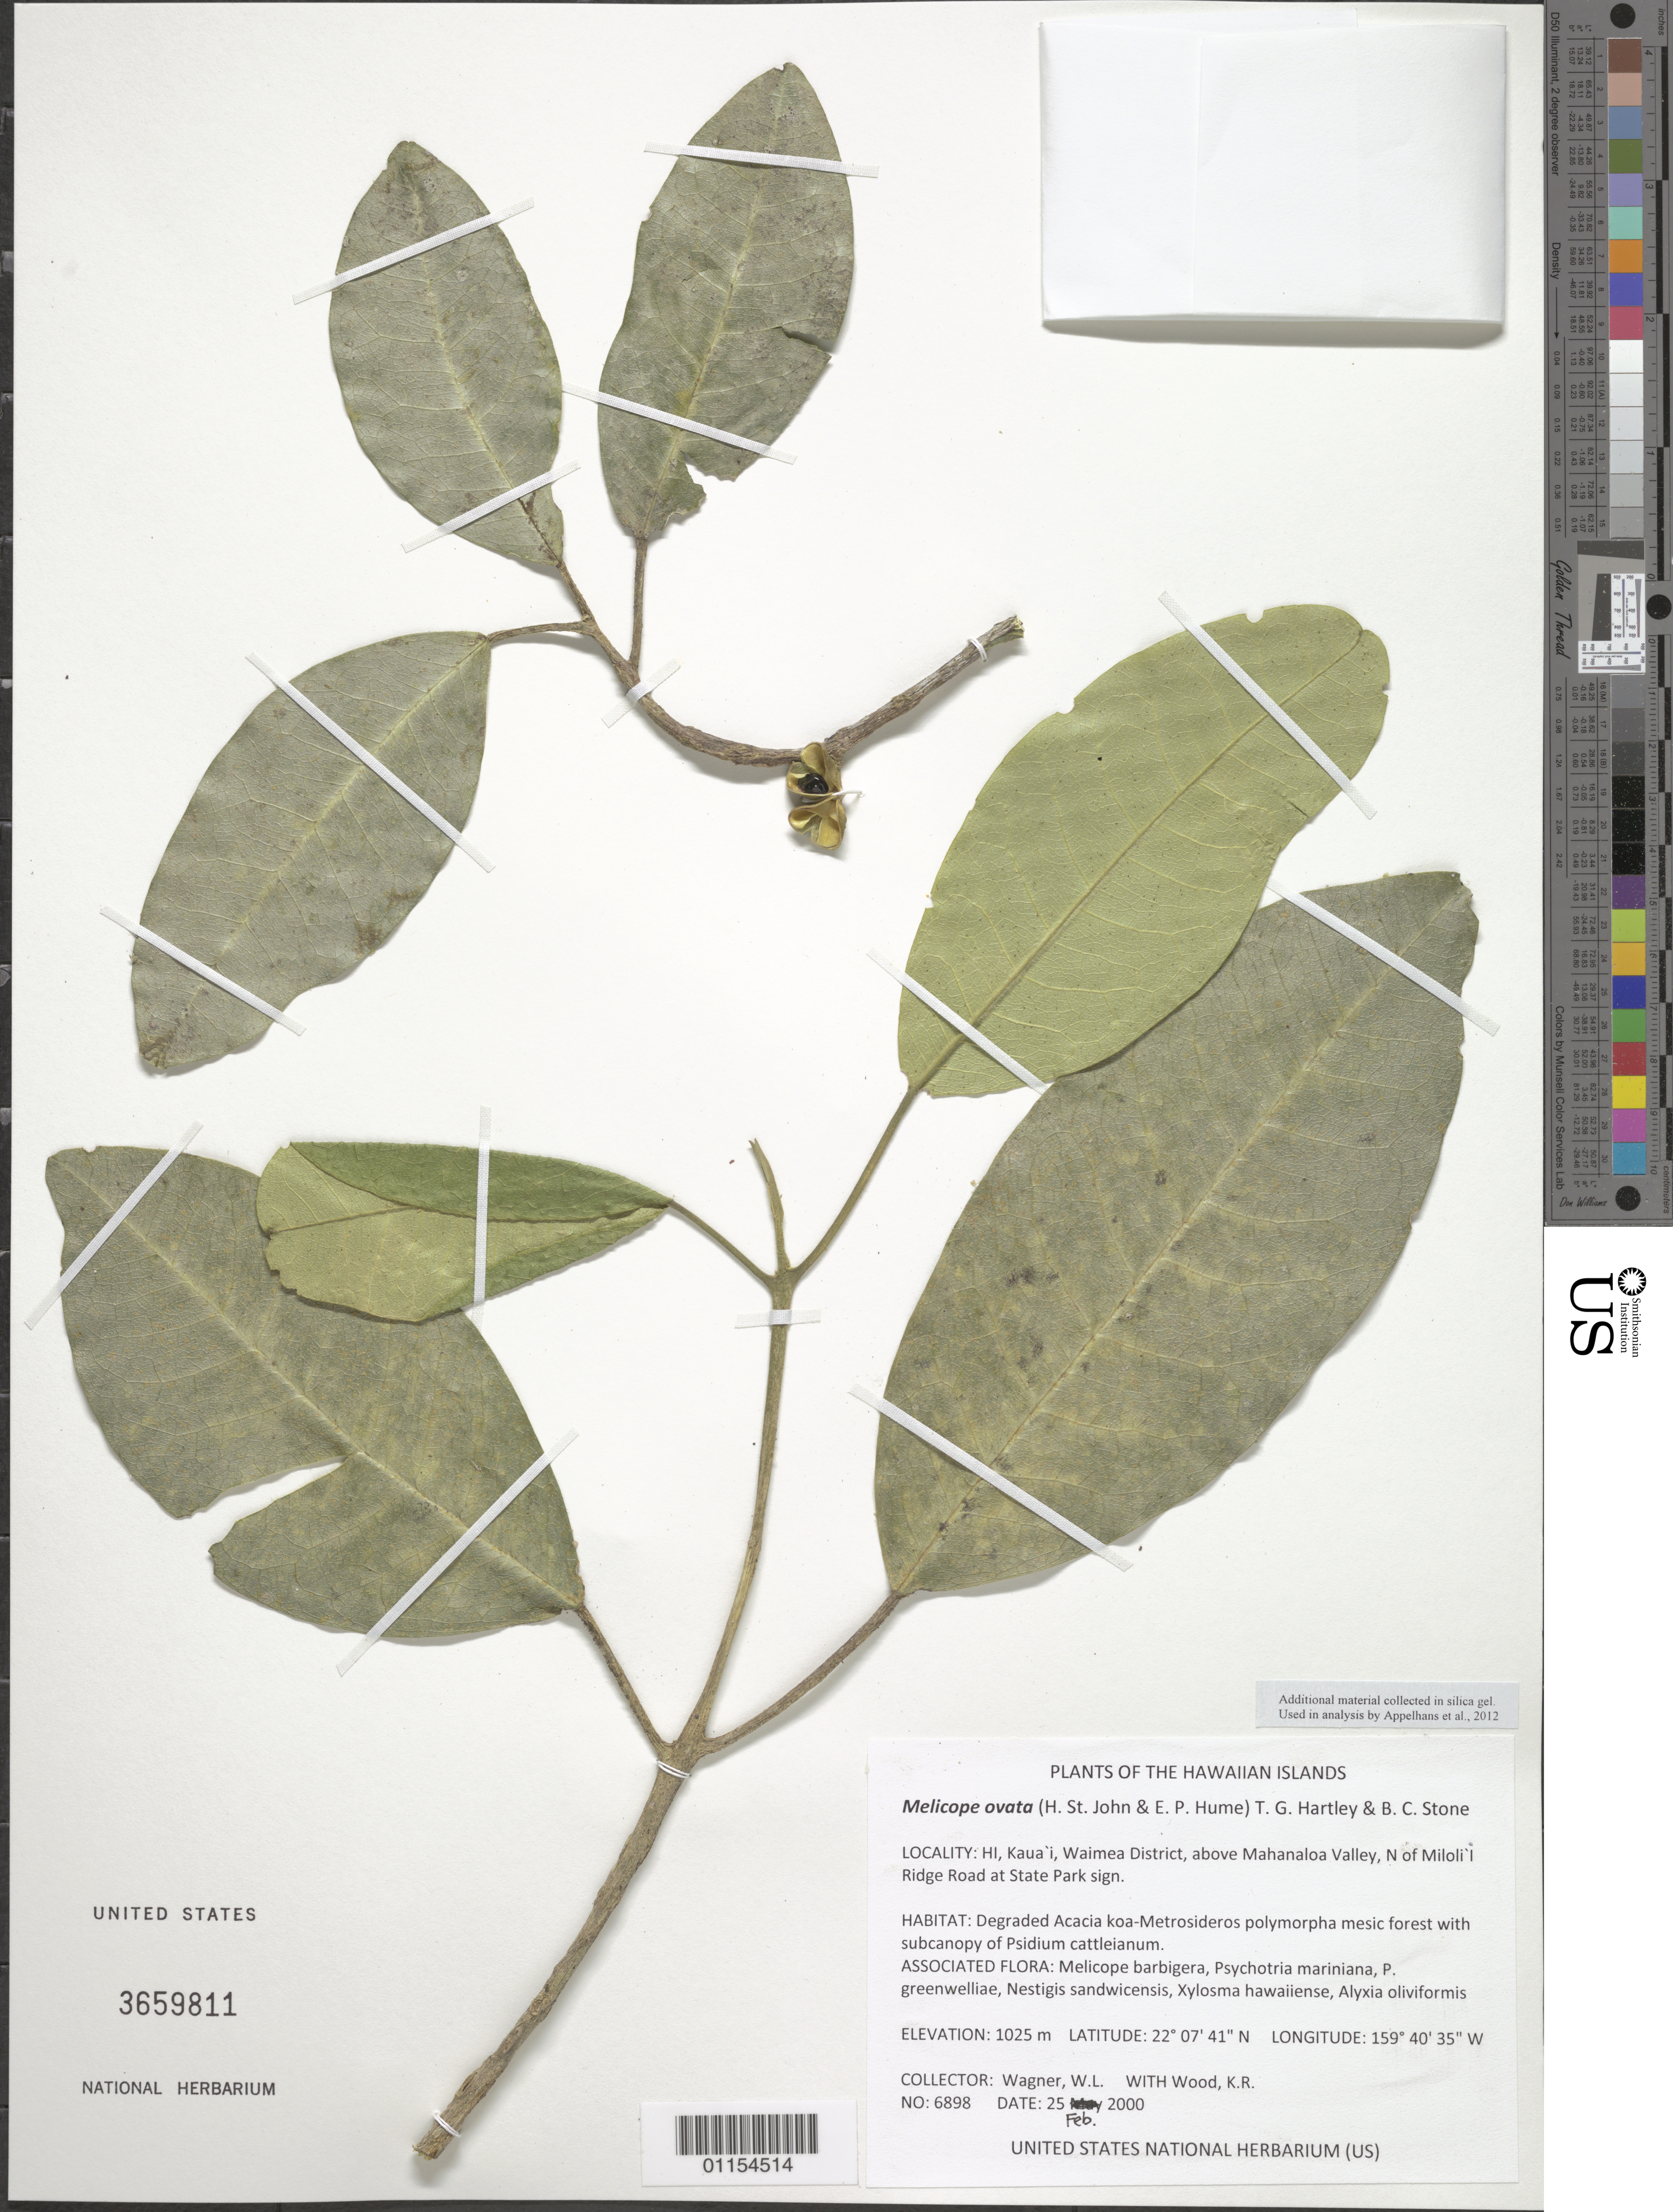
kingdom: Plantae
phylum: Tracheophyta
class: Magnoliopsida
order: Sapindales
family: Rutaceae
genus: Melicope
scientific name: Melicope ovata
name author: (H. St. John & E.P. Hume) T.G. Hartley & B.C. Stone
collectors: W. L. Wagner & K. R. Wood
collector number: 6898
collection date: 2000-02-25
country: United States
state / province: Hawaii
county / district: Kauai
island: Kaua'i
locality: Waimea District, above Mahanaloa Valley, N of Miloli'i ridge road at State Park Sign.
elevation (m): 1025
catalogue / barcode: US 3659811